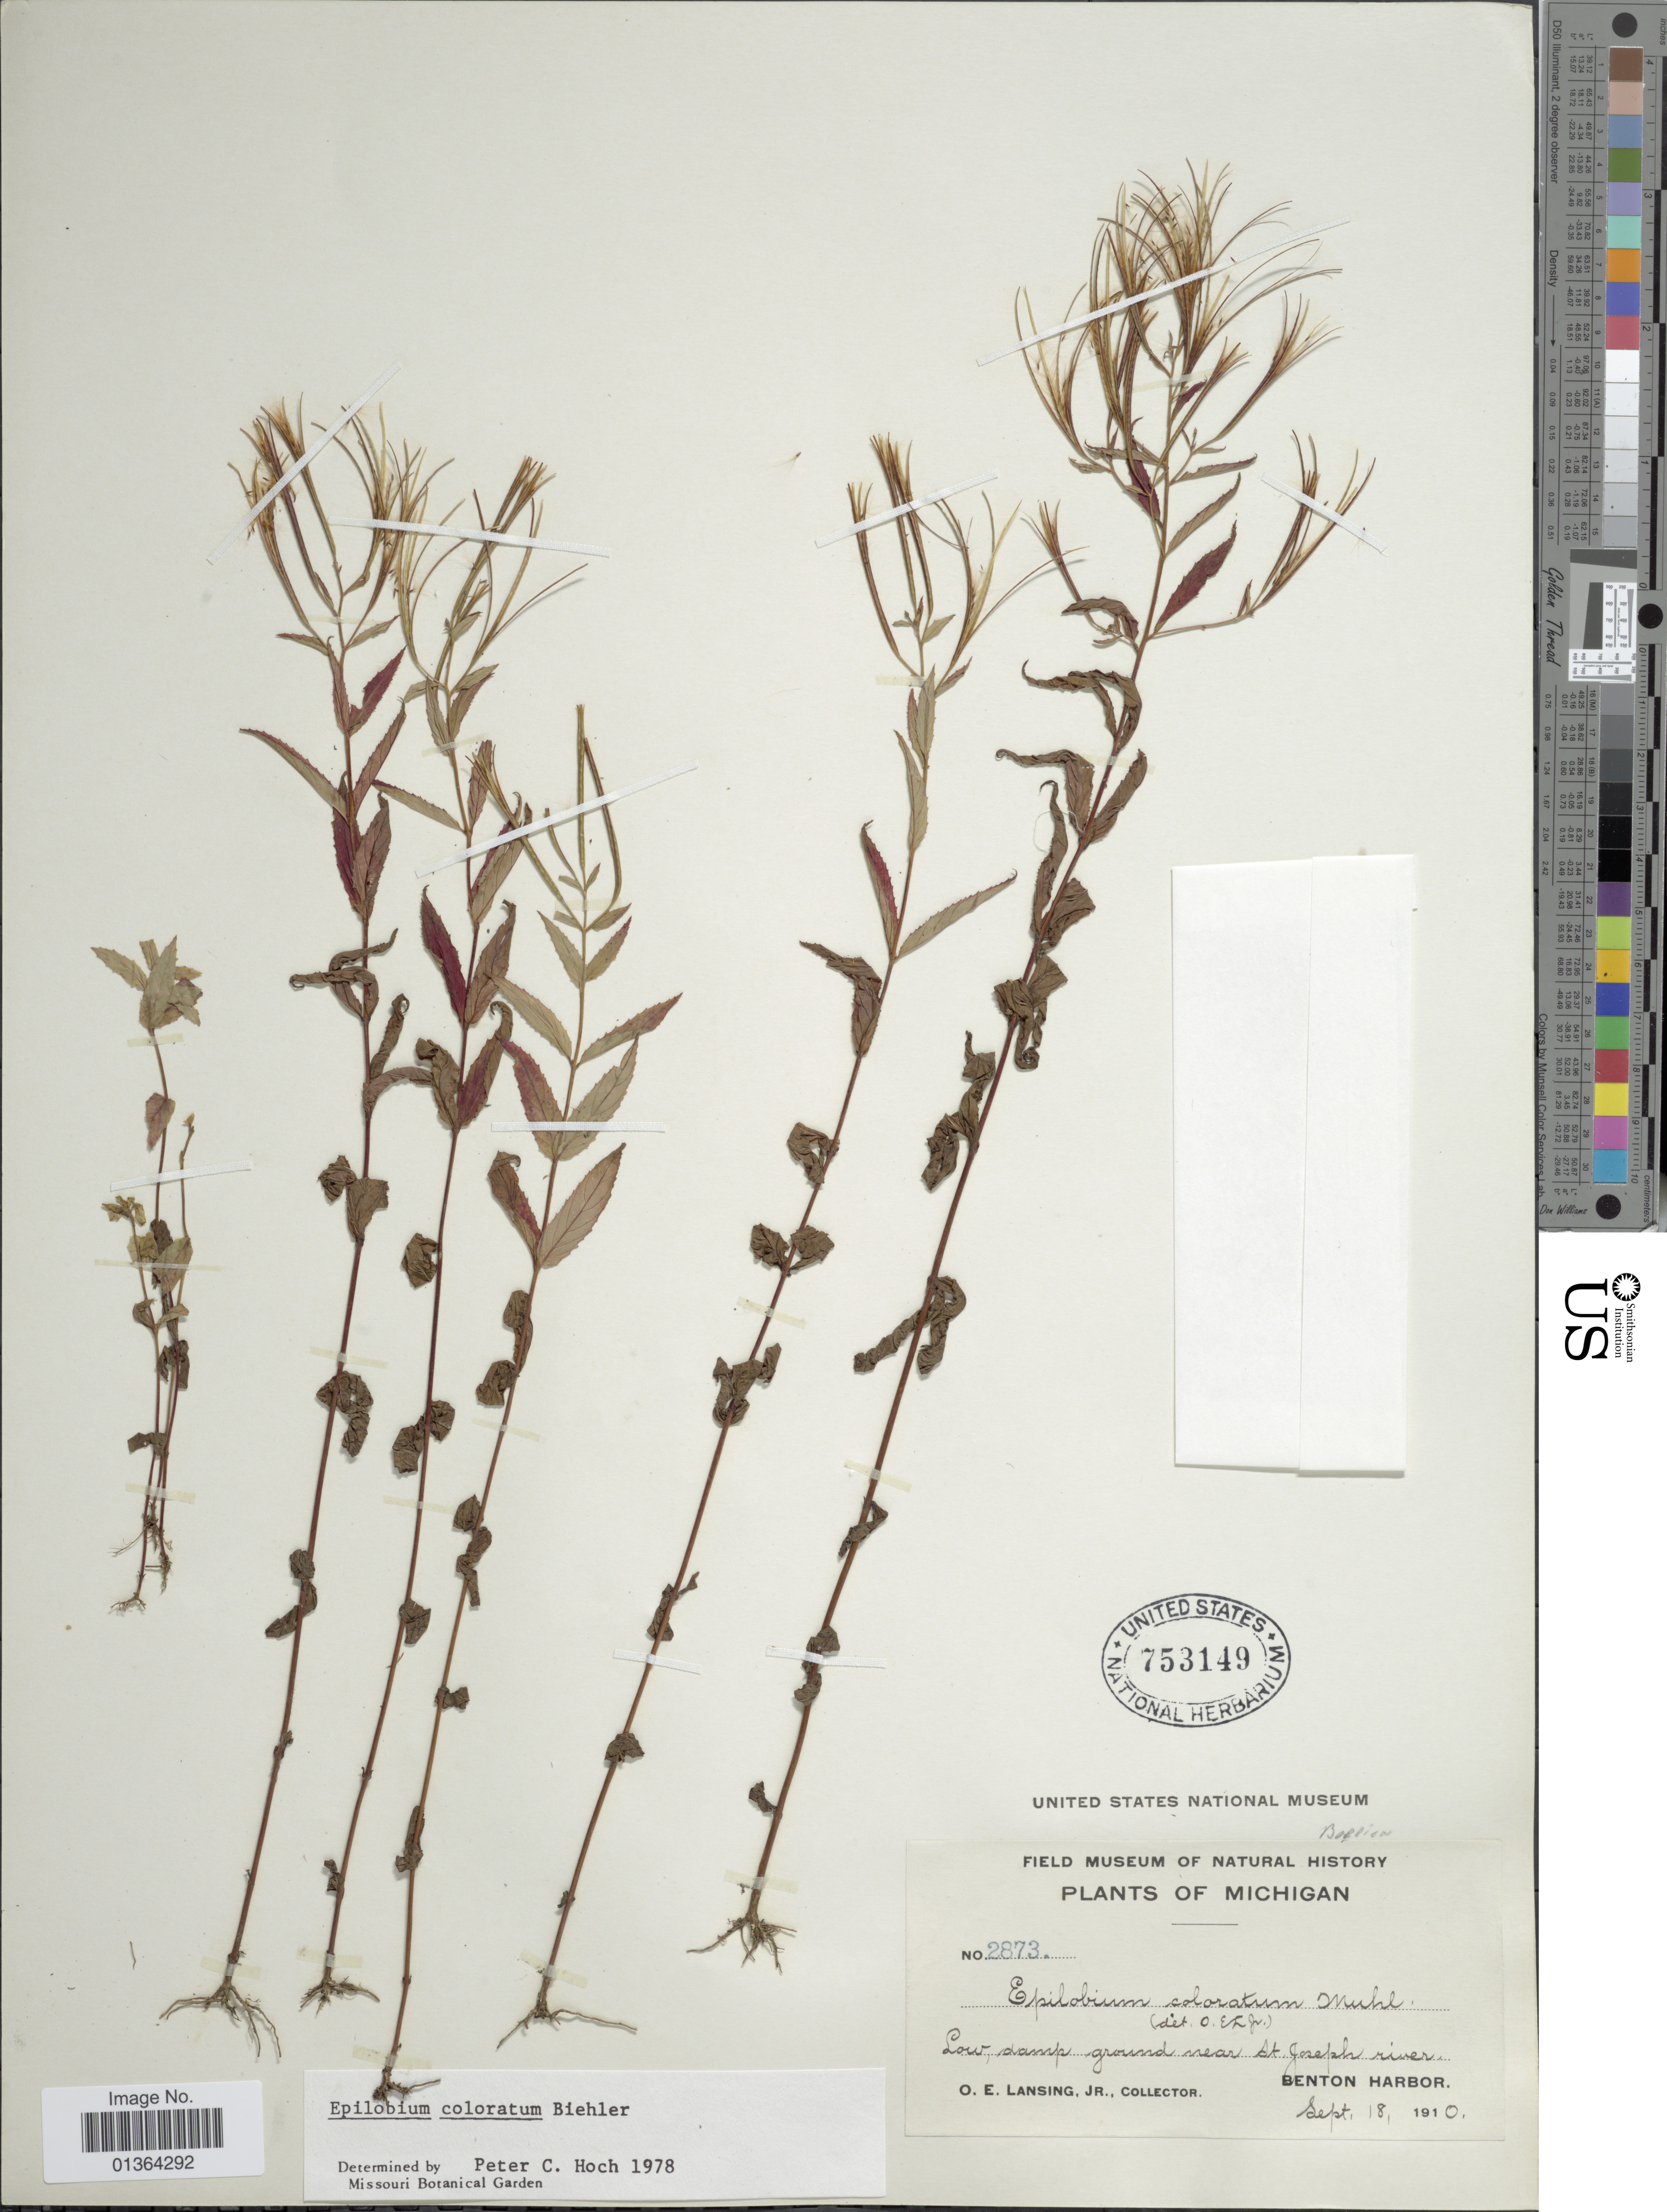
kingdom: Plantae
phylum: Tracheophyta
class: Magnoliopsida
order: Myrtales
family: Onagraceae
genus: Epilobium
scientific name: Epilobium coloratum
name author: Biehler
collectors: O. Lansing Jr.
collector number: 2873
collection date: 1910-09-18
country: United States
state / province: Michigan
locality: Low, damp ground near St. Joseph river. Benton Harbor.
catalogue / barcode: US 753149